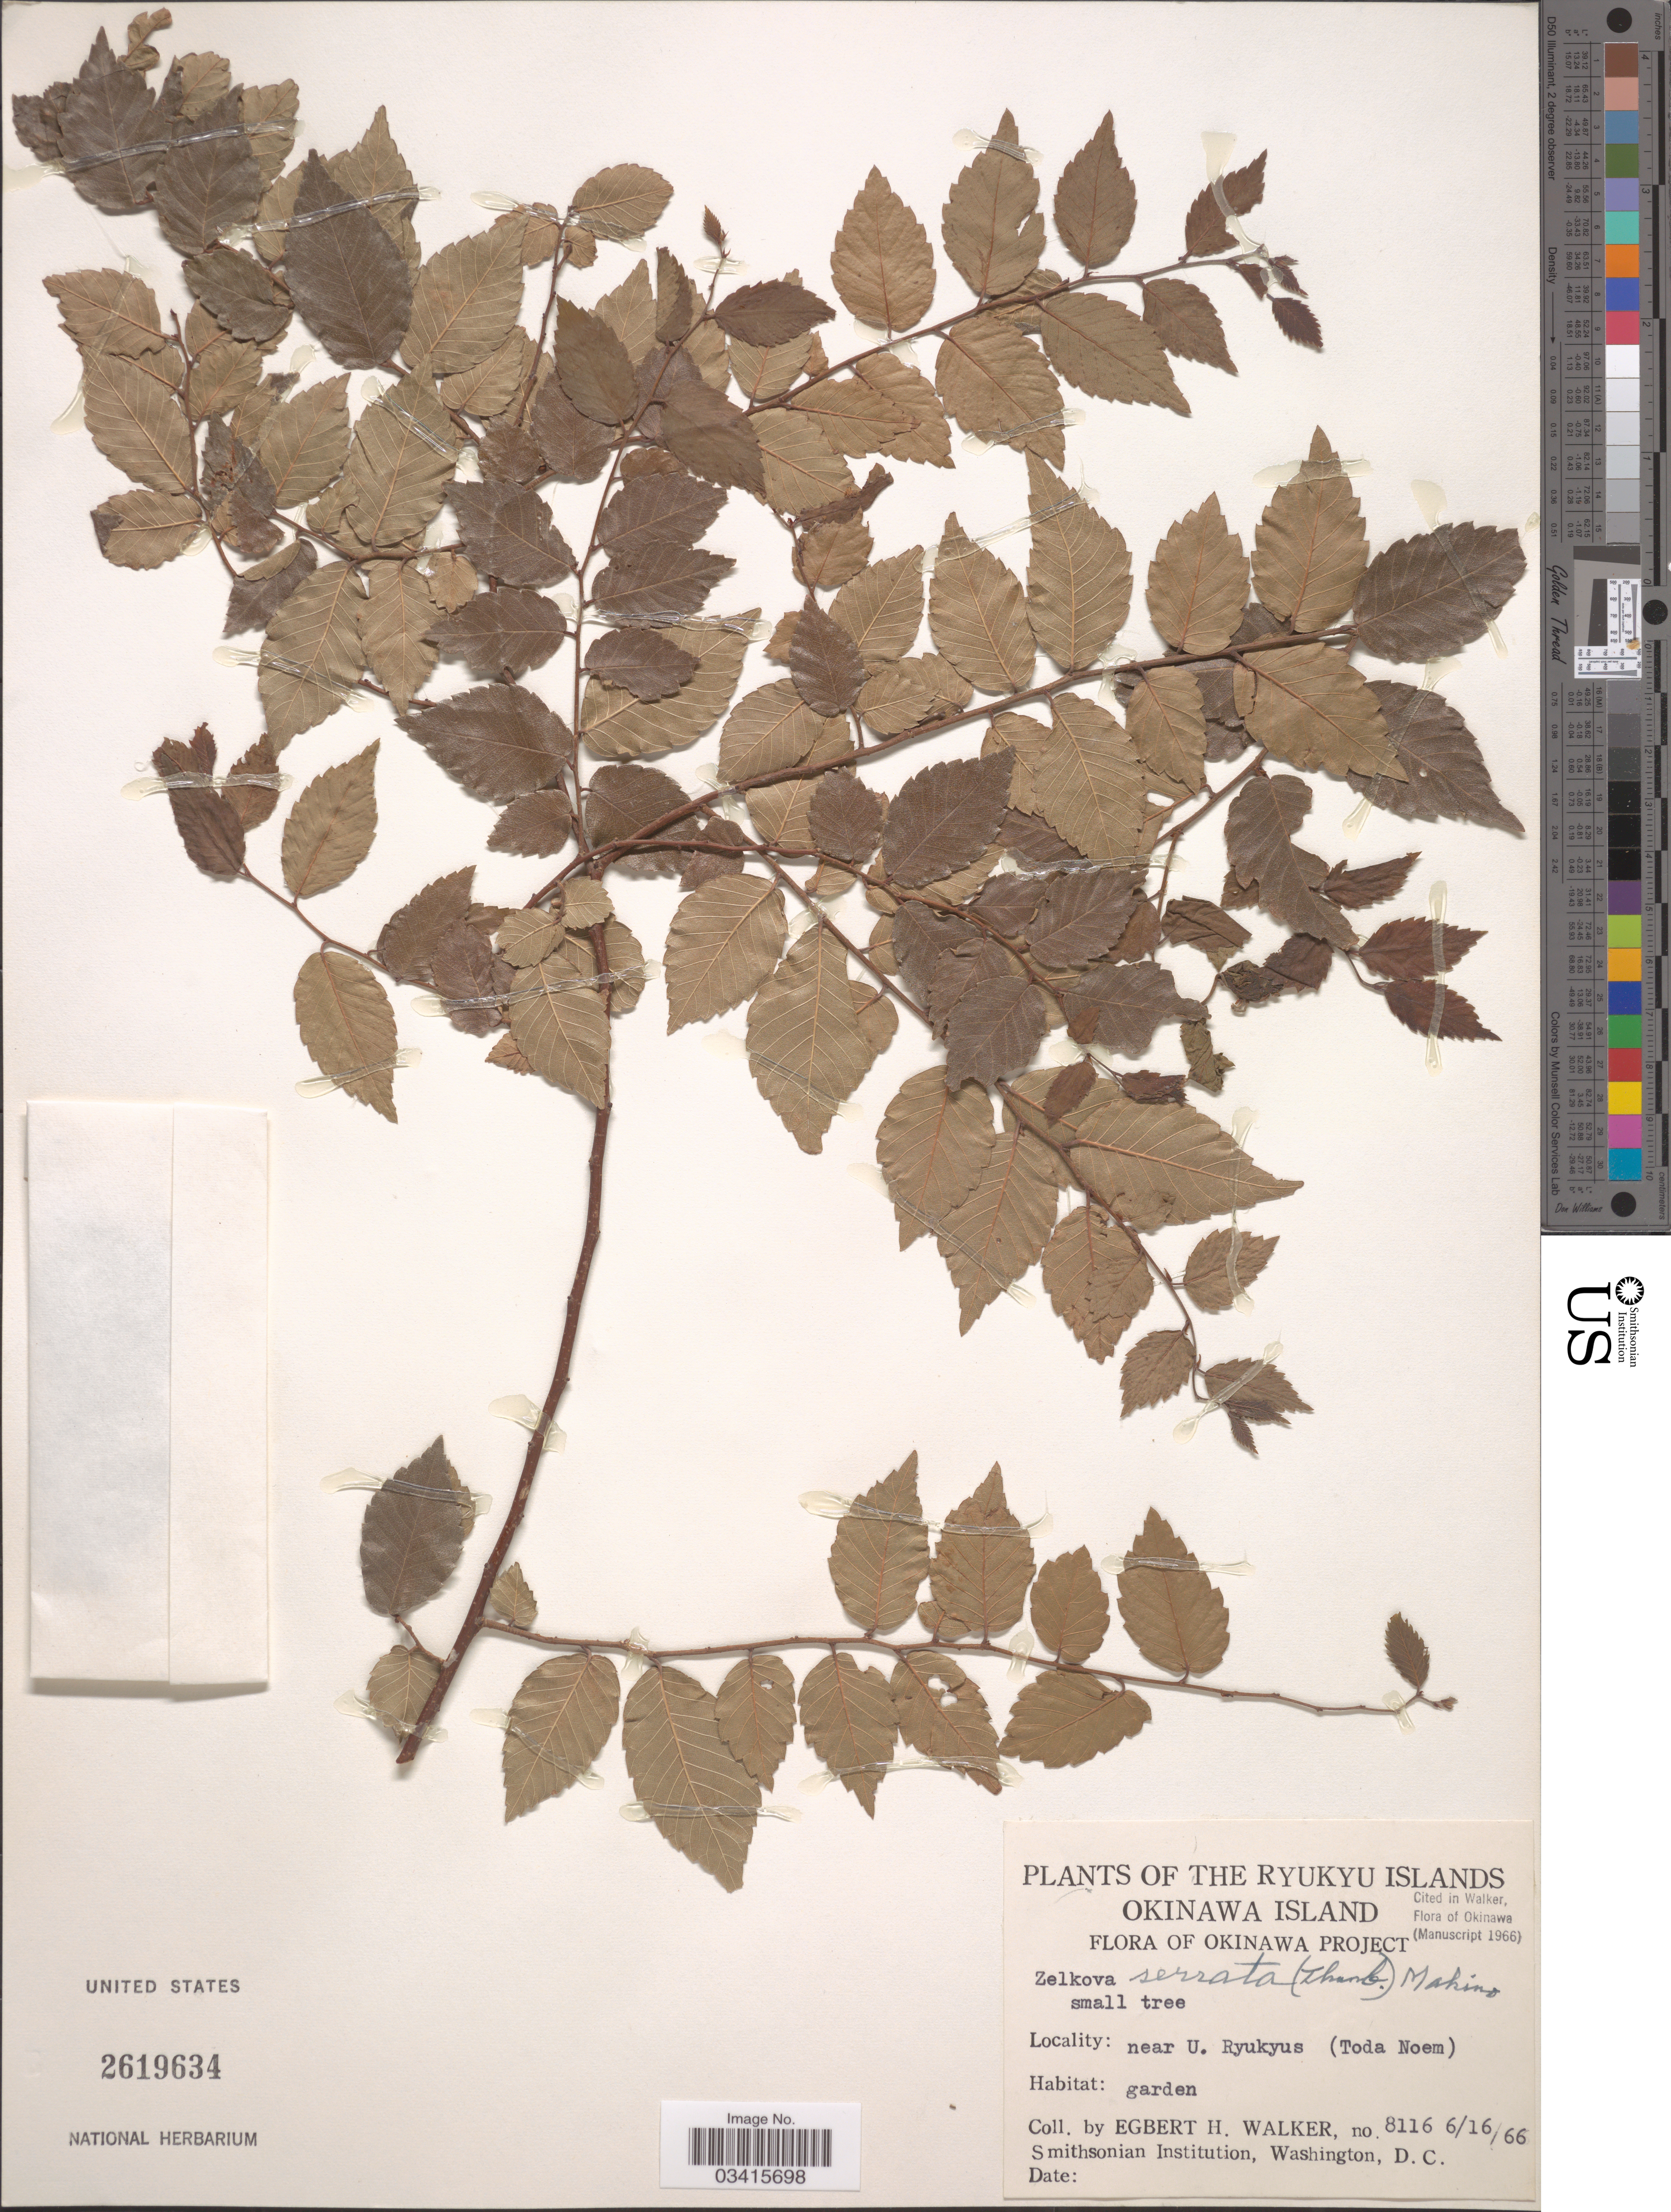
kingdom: Plantae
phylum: Tracheophyta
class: Magnoliopsida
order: Rosales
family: Ulmaceae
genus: Zelkova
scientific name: Zelkova serrata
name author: (Thunb.) Makino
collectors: E. H. Walker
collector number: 8116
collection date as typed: Transcribed d/m/y: 16/6/66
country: Japan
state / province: Okinawa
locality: The Ryukyu Islands, Okinawa Island. Near U. Ryukyus (Toda Noem).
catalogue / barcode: US 2619634